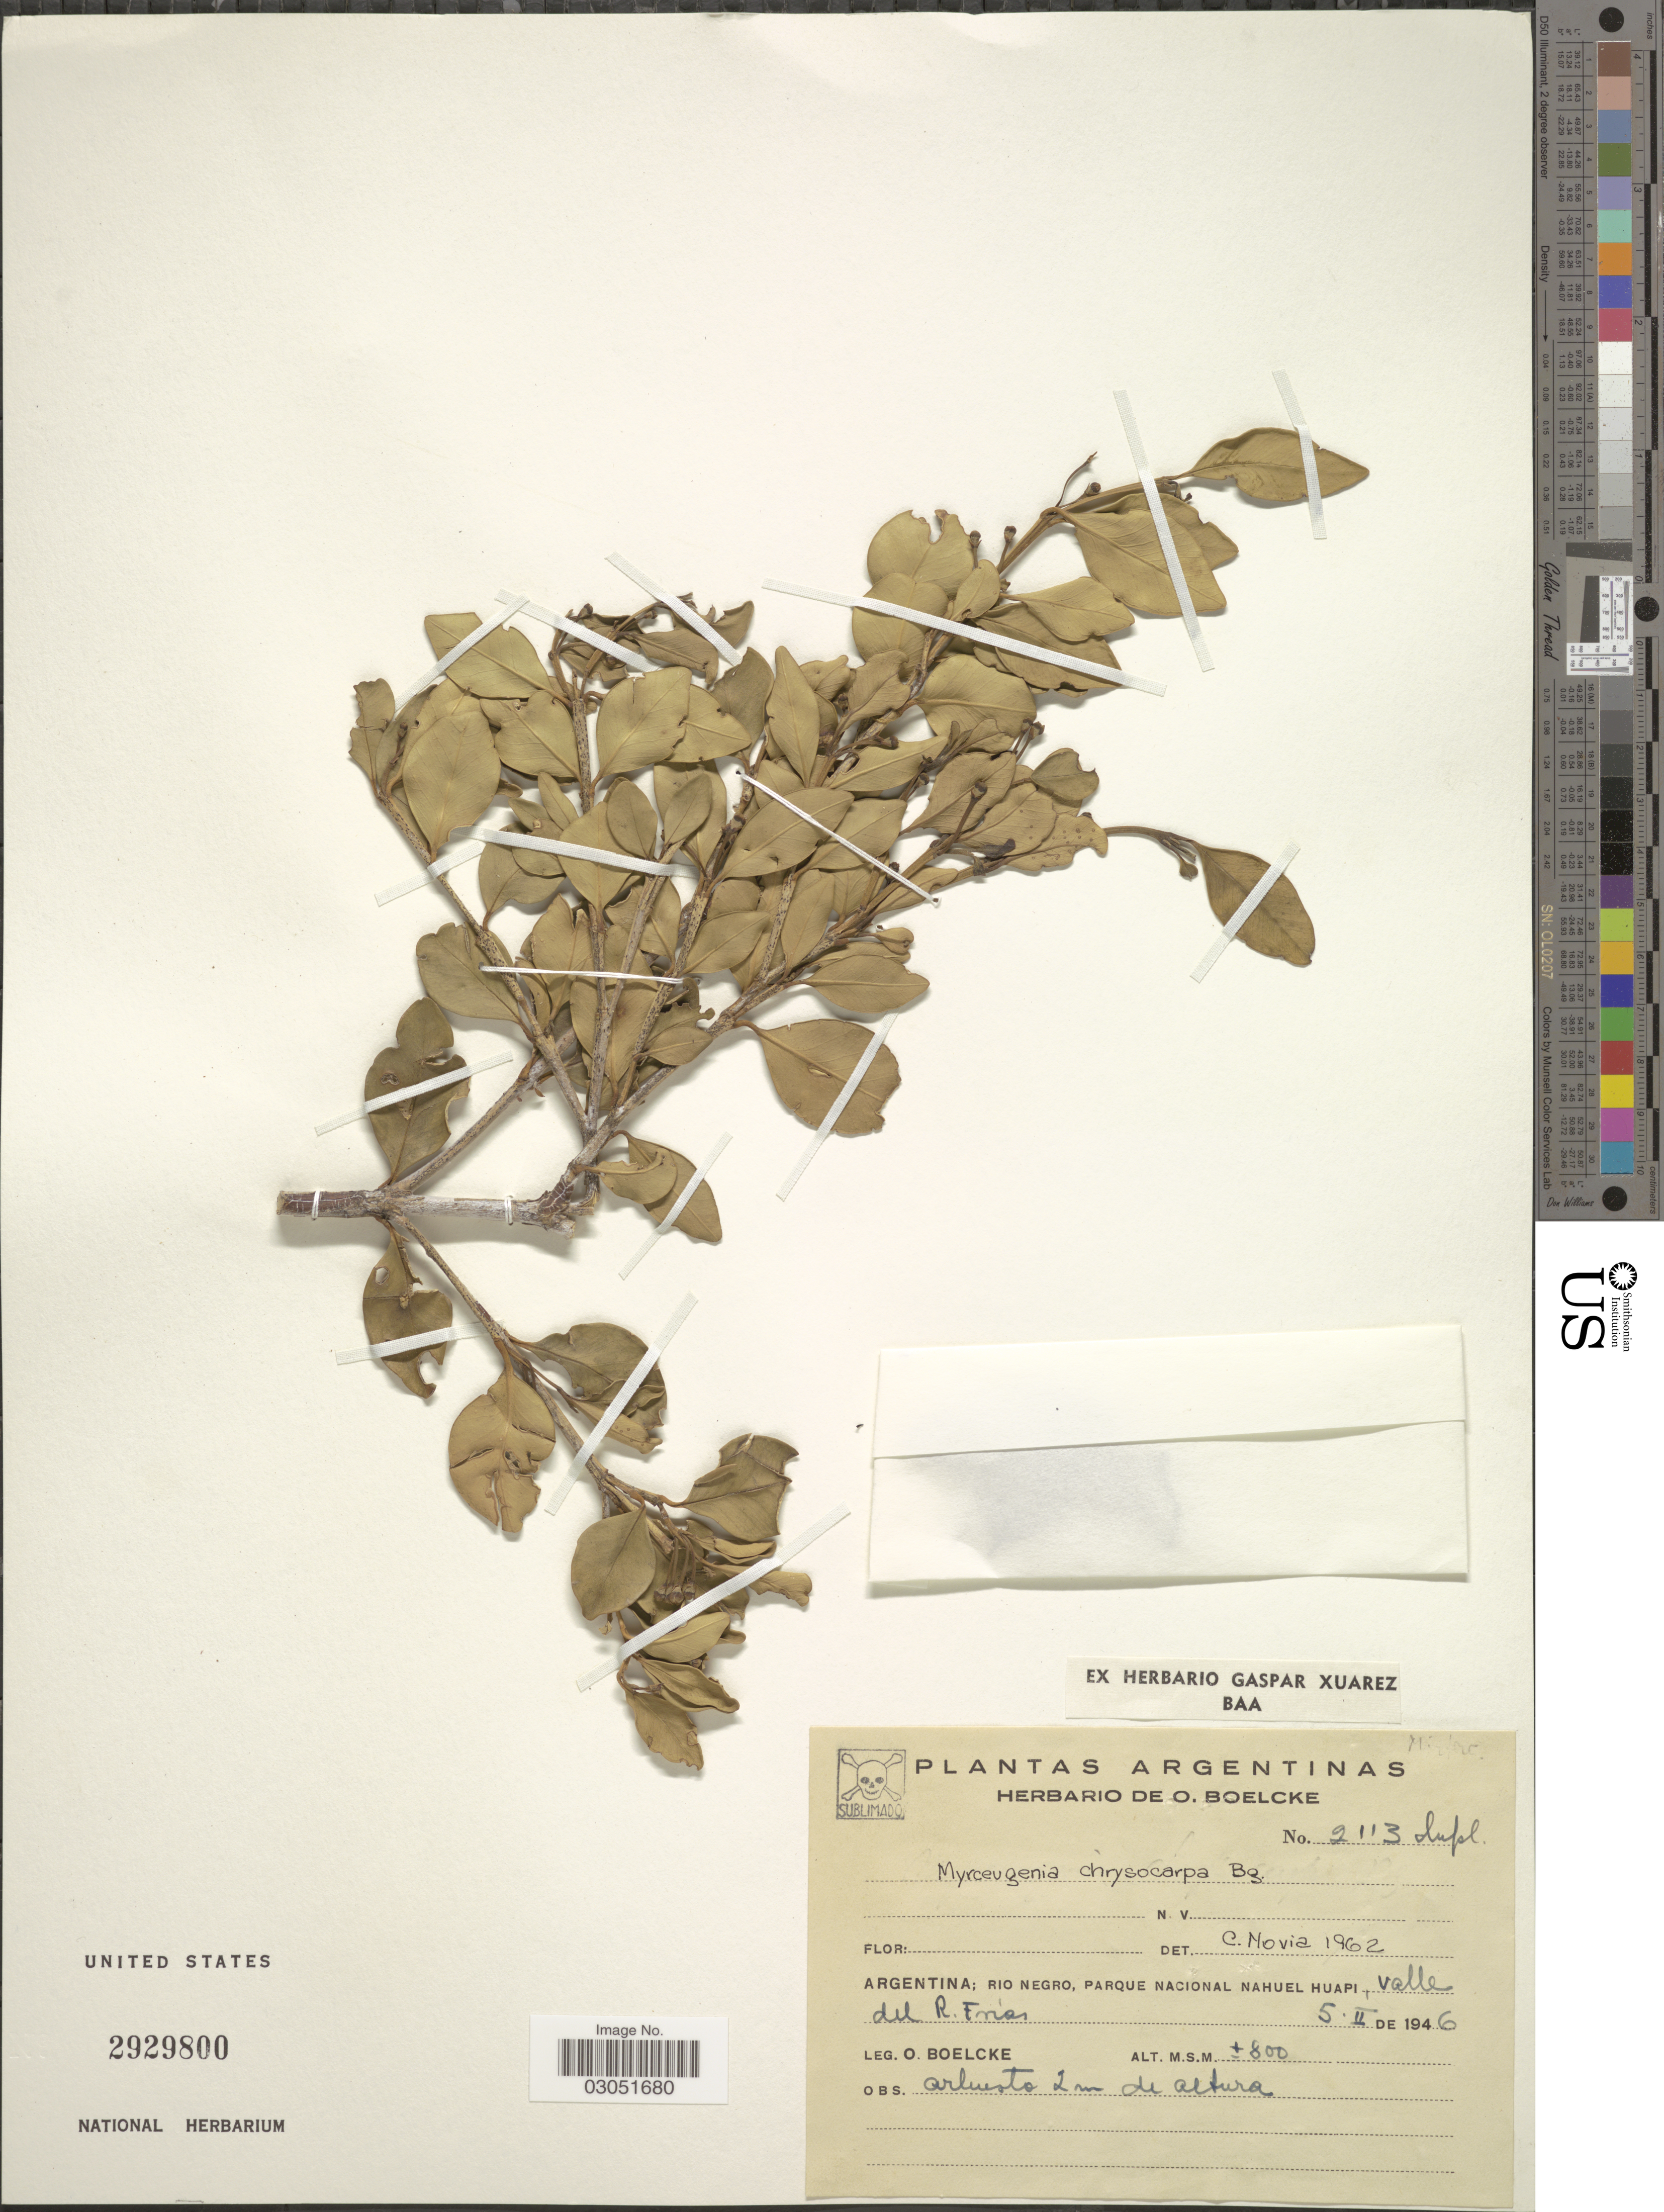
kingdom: Plantae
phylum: Tracheophyta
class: Magnoliopsida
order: Myrtales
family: Myrtaceae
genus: Myrceugenia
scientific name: Myrceugenia chrysocarpa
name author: (O. Berg) Kausel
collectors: O. Boelcke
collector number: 2113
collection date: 1946-02-05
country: Argentina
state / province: Rio Negro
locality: Parque Nacional Nahuel Huapi, Valle del R. Frias.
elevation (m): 800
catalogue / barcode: US 2929800